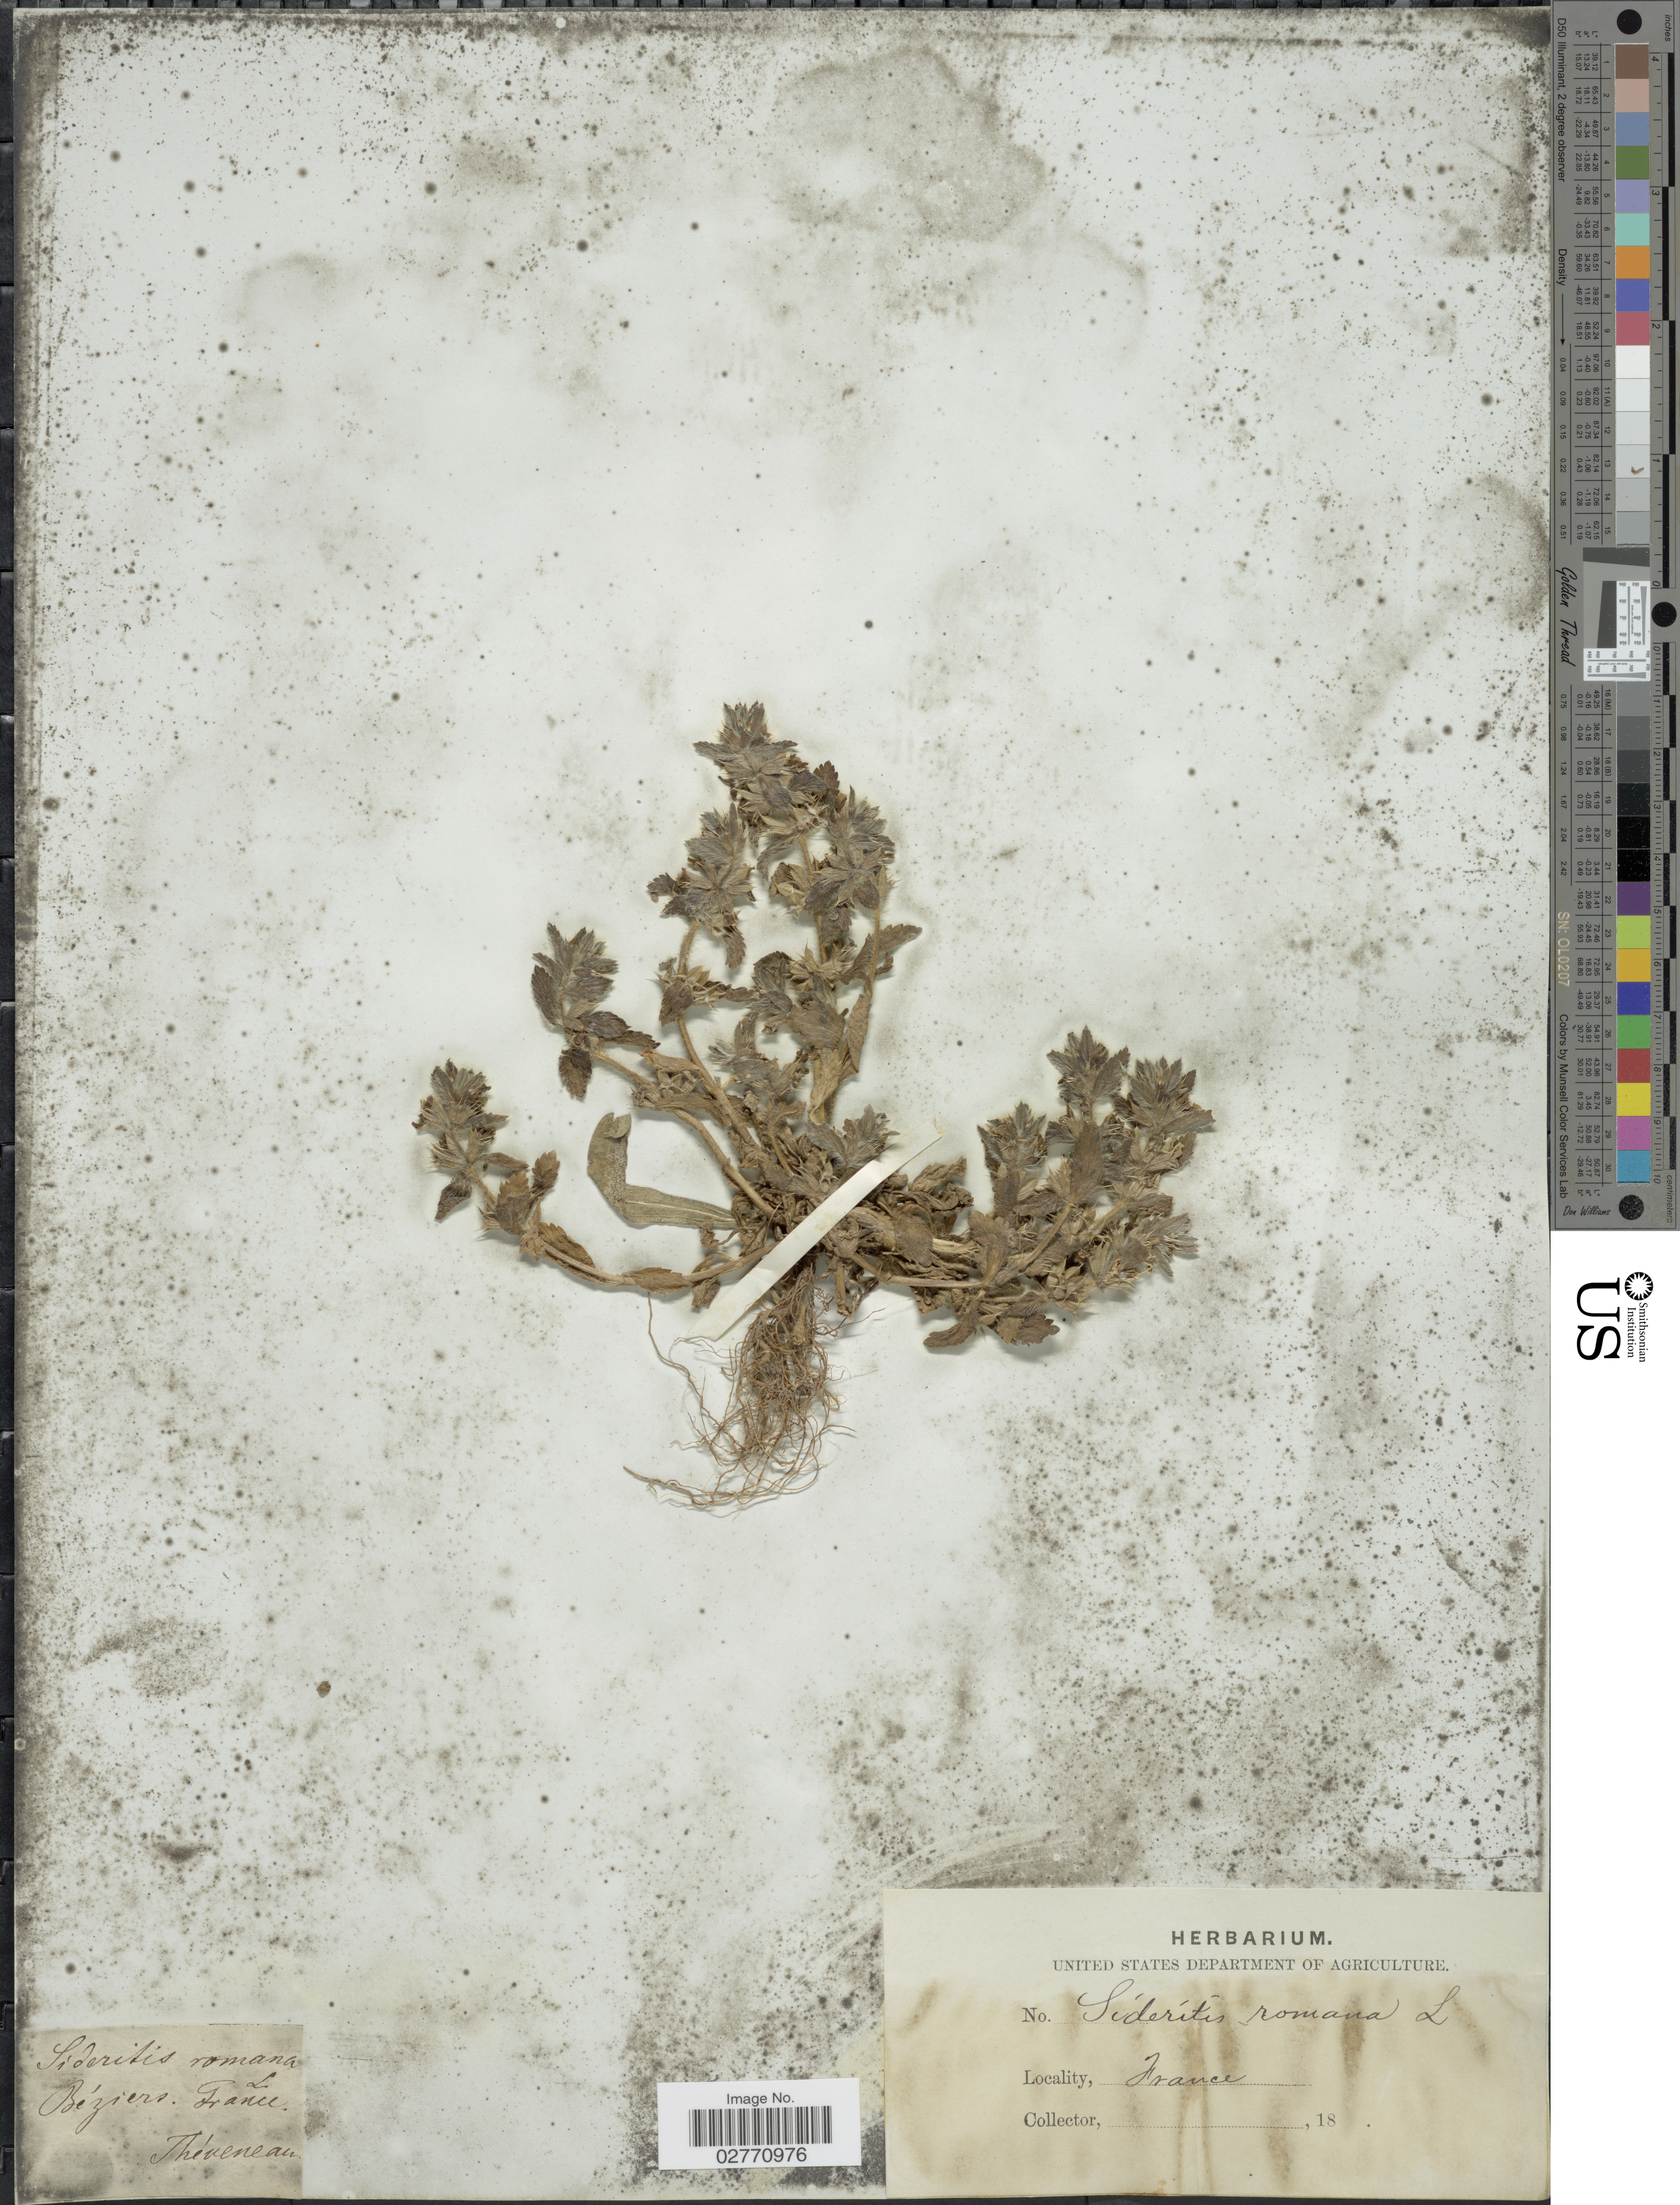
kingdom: Plantae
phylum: Tracheophyta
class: Magnoliopsida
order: Lamiales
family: Lamiaceae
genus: Sideritis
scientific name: Sideritis romana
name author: L.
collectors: A. Theveneau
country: France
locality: Region France.